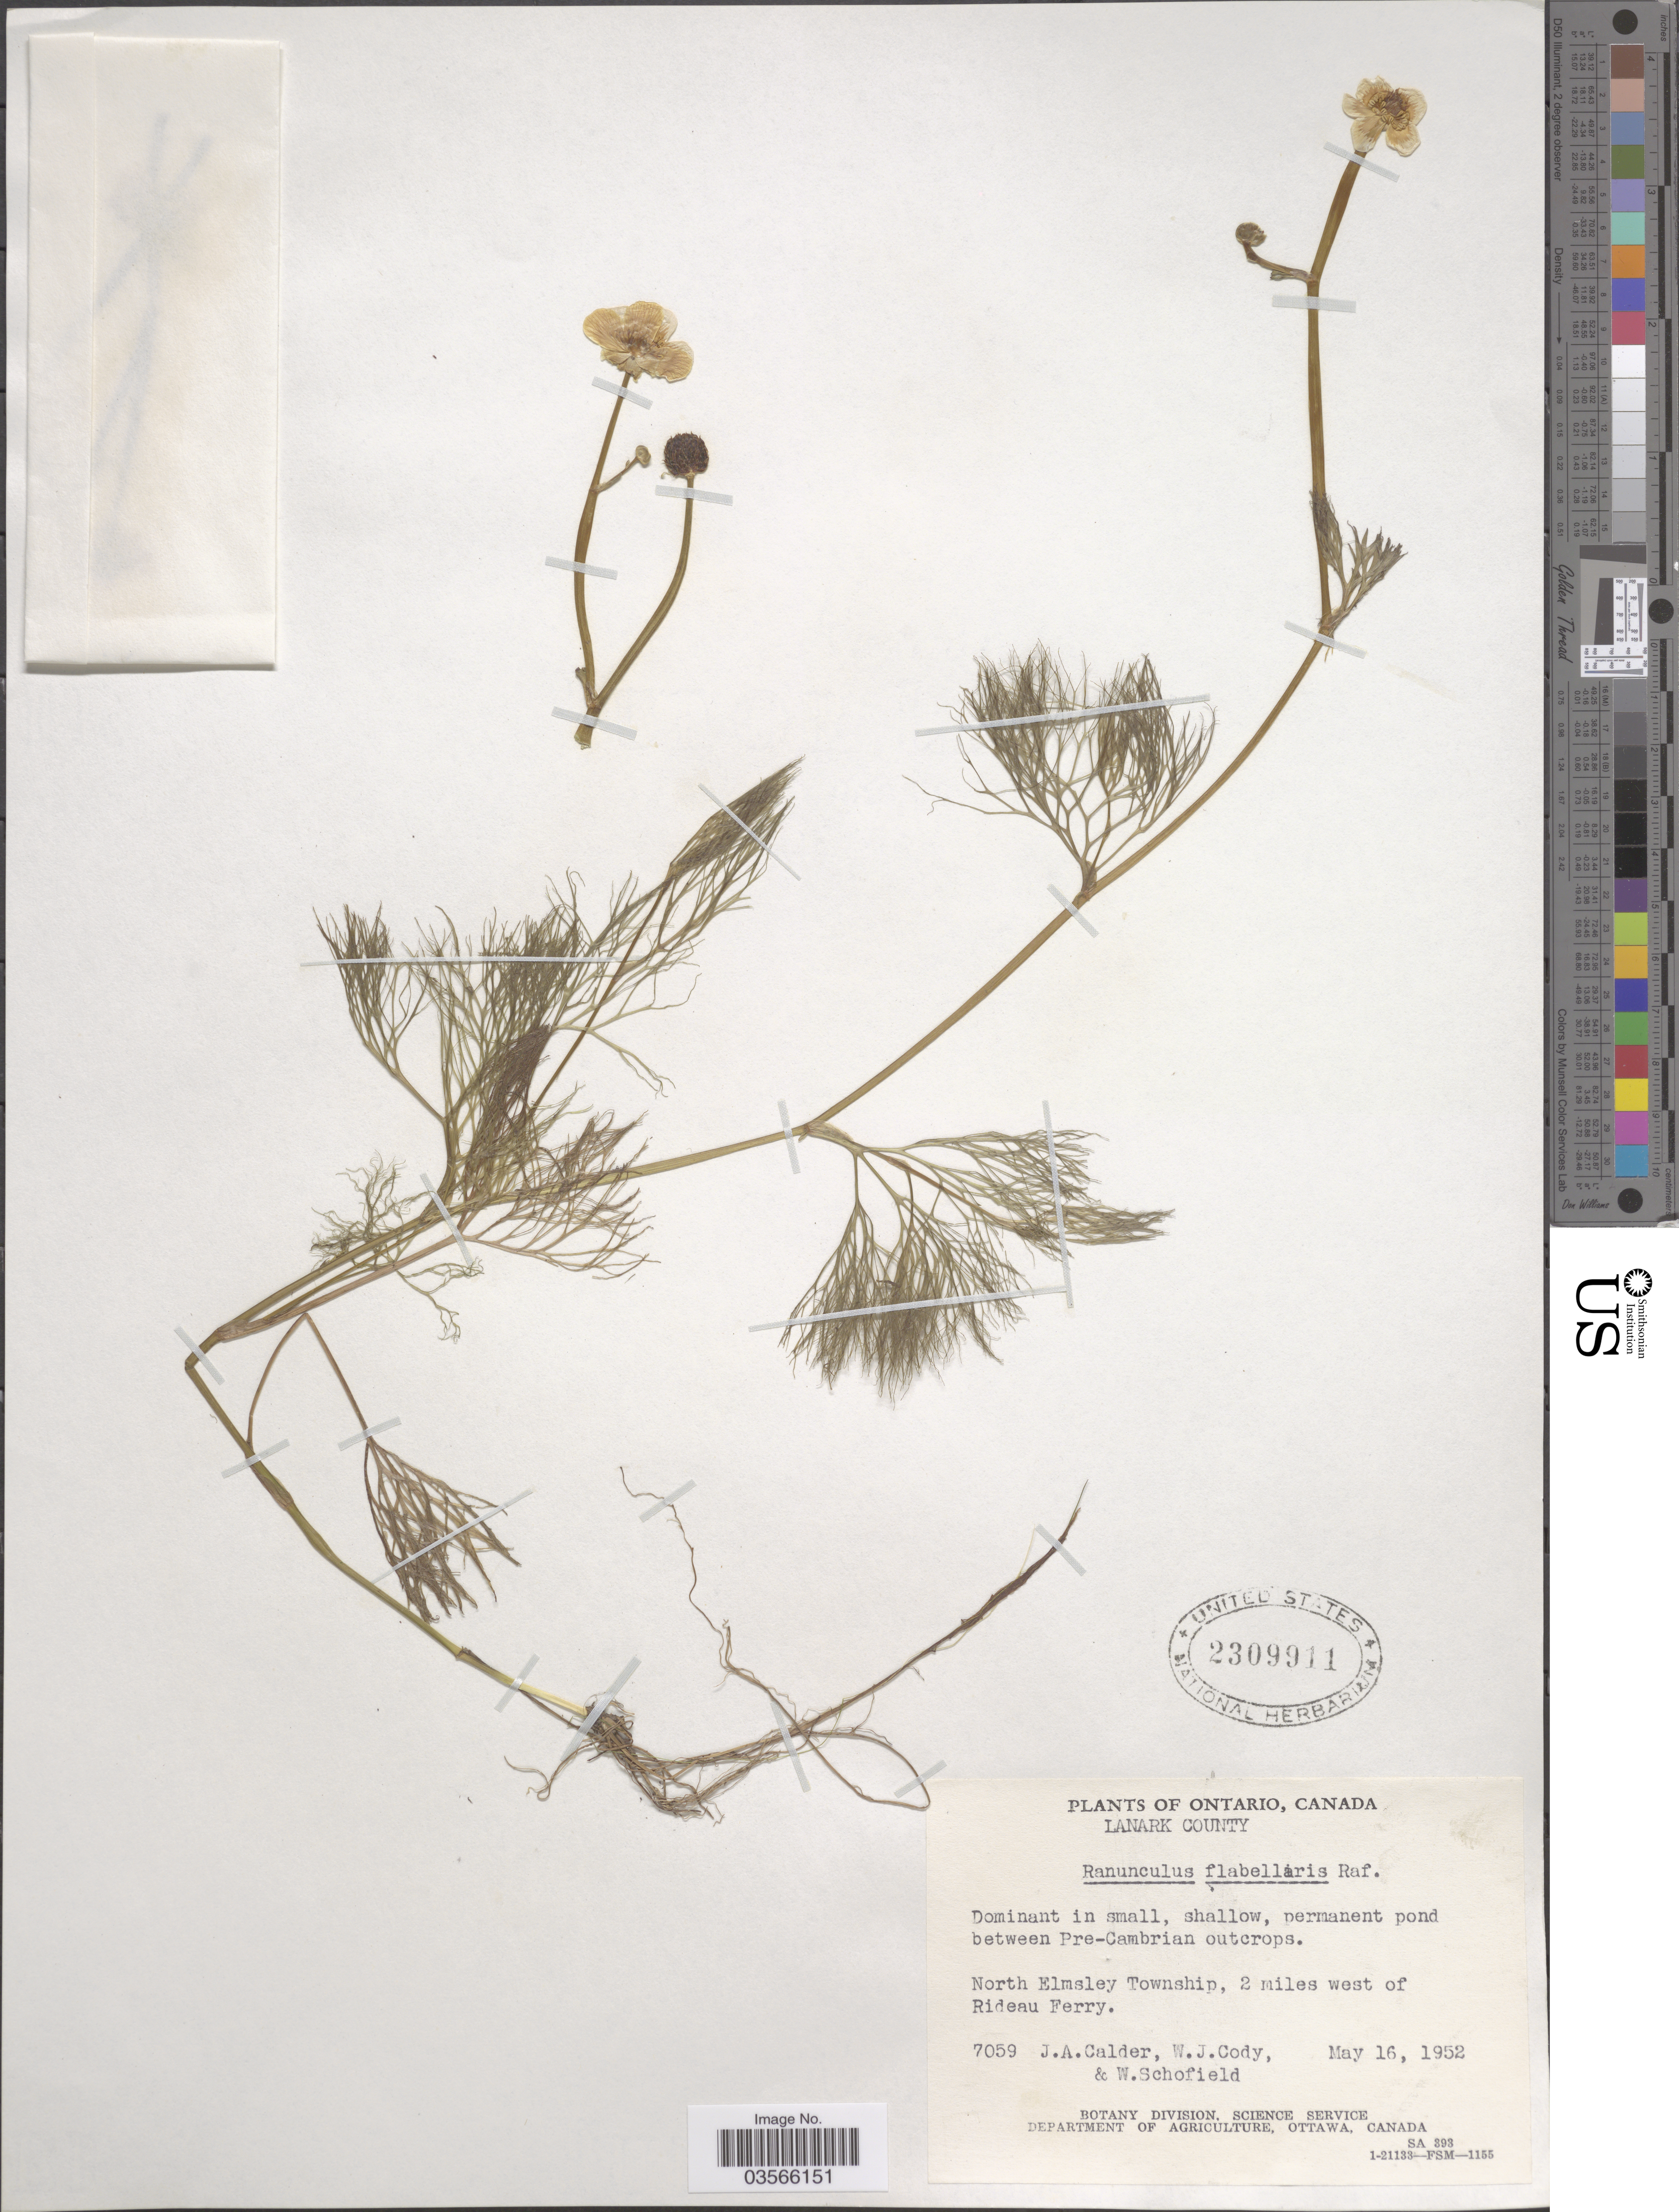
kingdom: Plantae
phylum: Tracheophyta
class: Magnoliopsida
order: Ranunculales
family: Ranunculaceae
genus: Ranunculus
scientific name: Ranunculus flabellaris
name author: Raf.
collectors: J. A. Calder, W. Cody & W. Schofield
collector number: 7059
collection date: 1952-05-16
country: Canada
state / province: Ontario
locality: Lanark County. North Elmsley Township, 2 miles west of Rideau Ferry.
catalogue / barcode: US 2309911